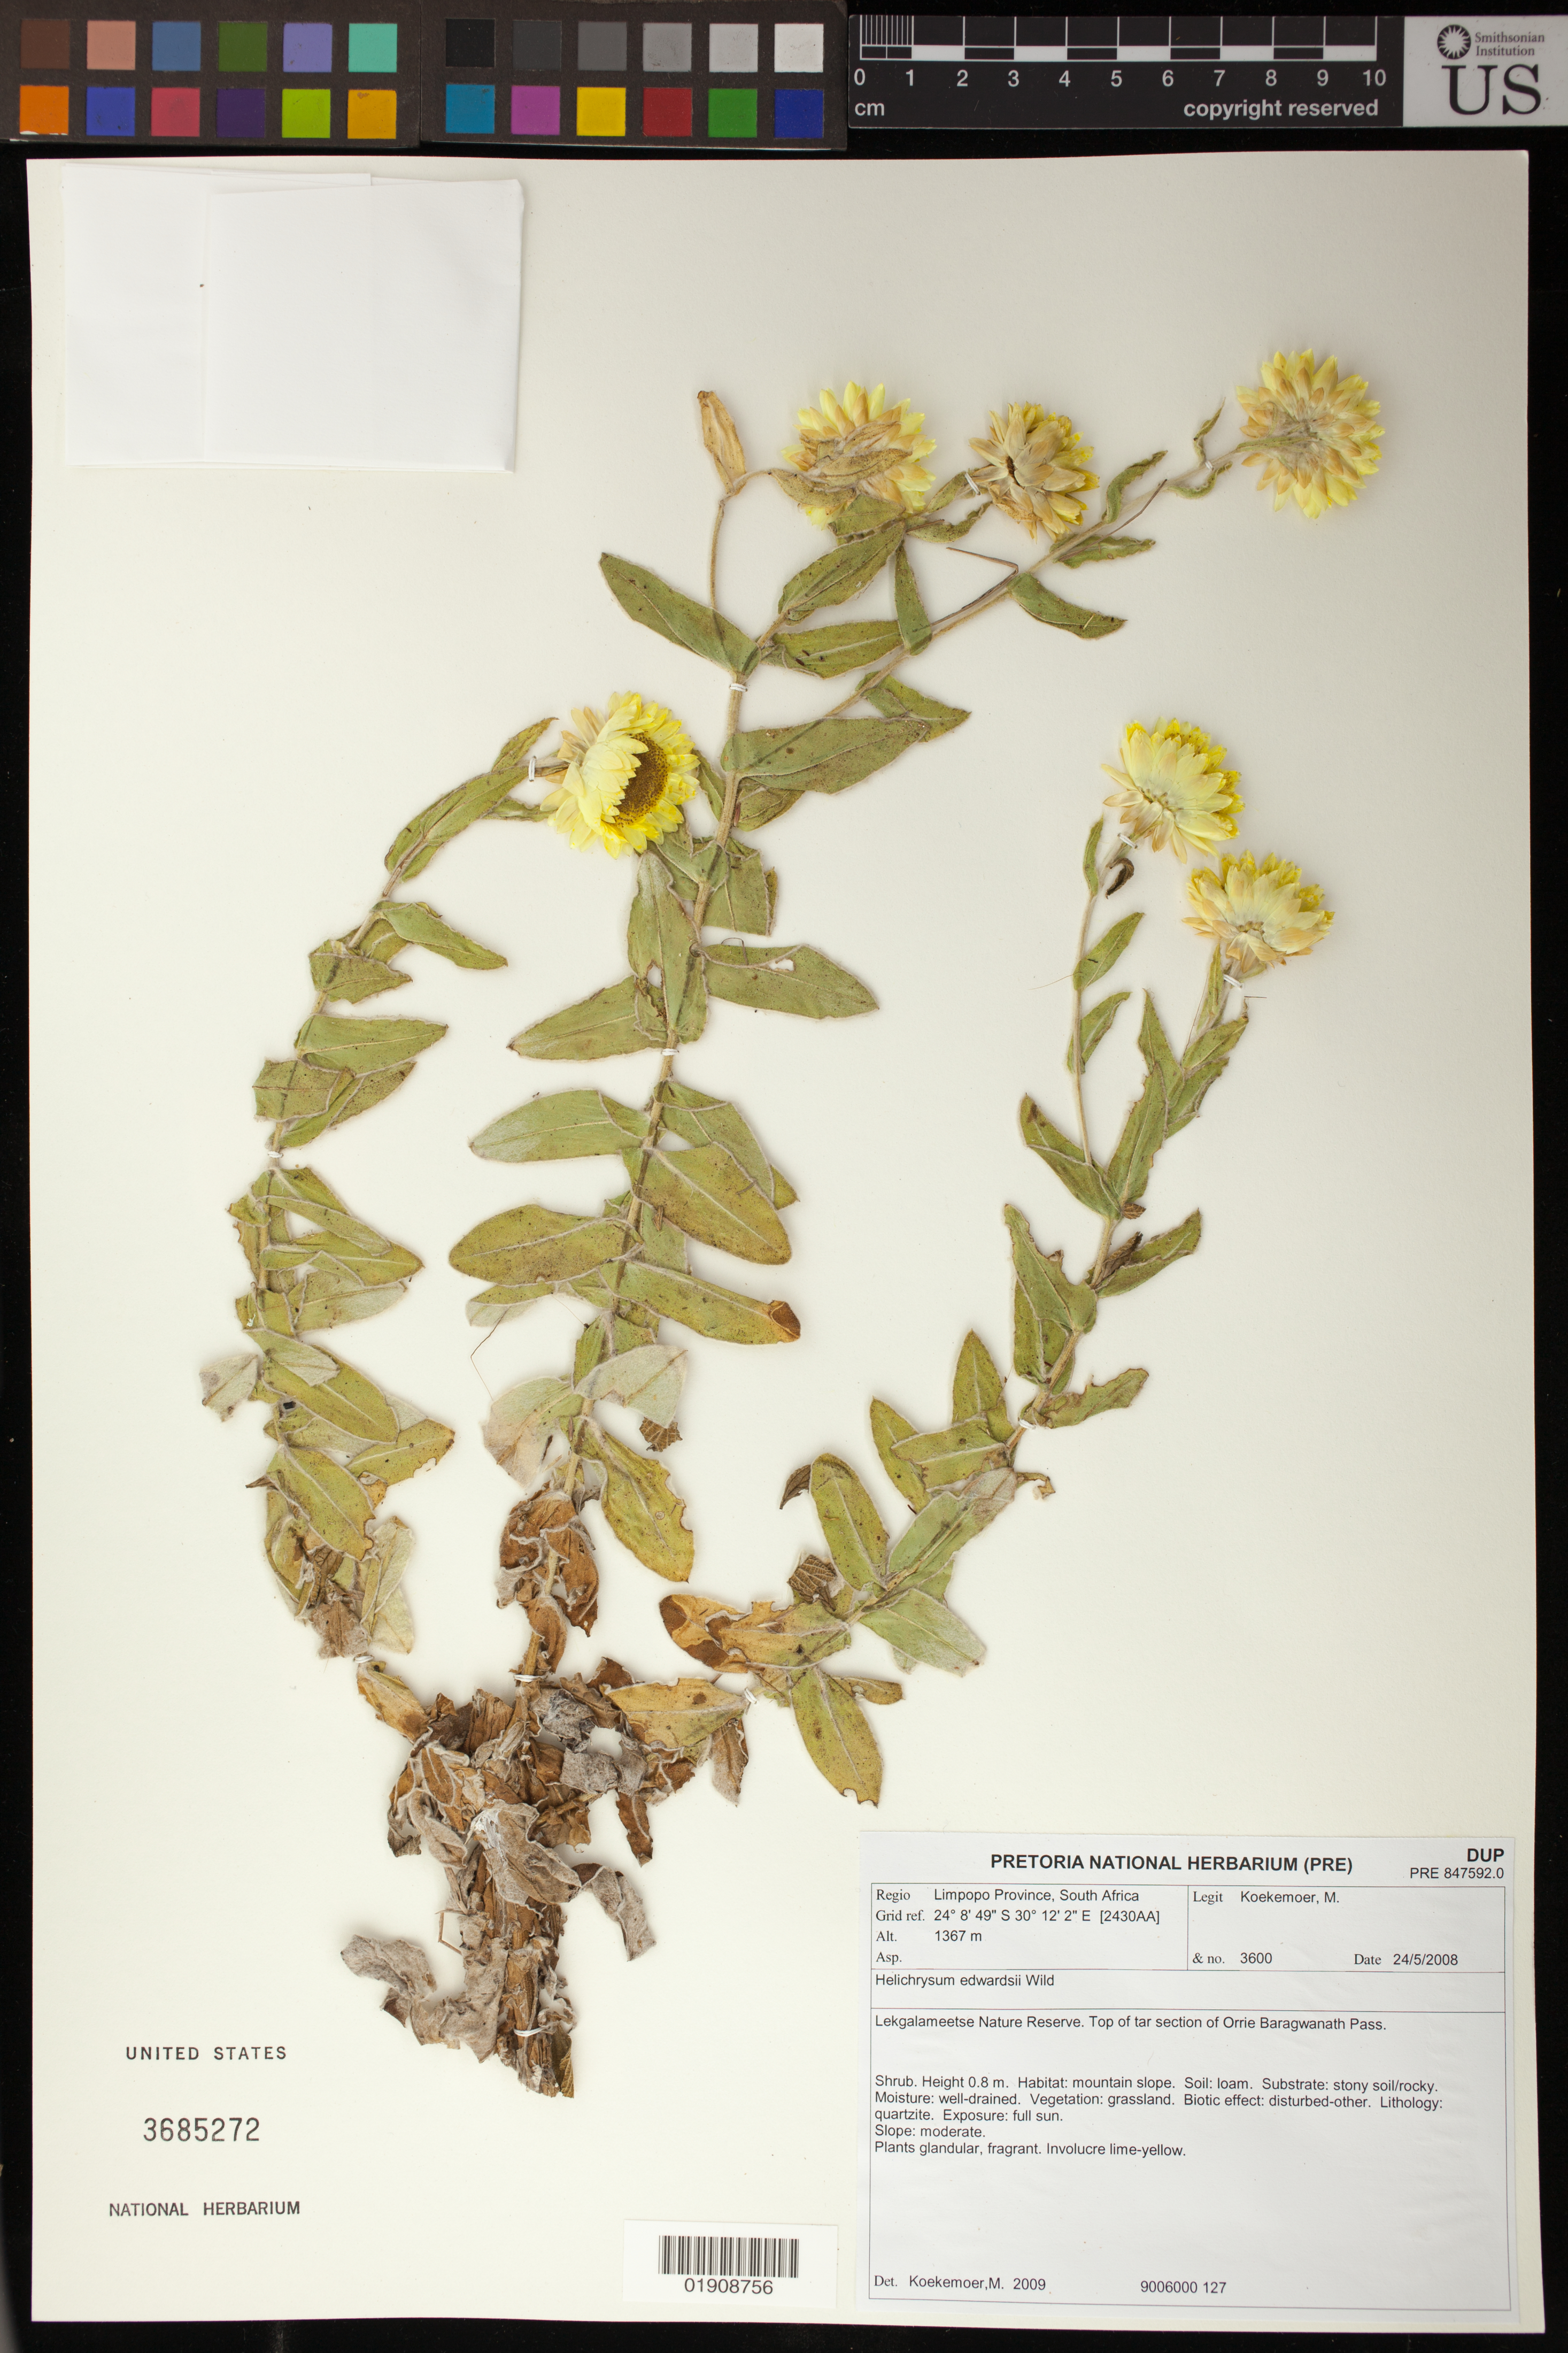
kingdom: Plantae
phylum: Tracheophyta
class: Magnoliopsida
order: Asterales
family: Asteraceae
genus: Helichrysum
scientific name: Helichrysum edwardsii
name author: Wild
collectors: M. Koekemoer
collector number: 3600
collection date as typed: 24 May 2008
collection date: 2008-05-24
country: South Africa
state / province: Limpopo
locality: Lekgalameetse Nature Reserve. Top of tar section of Orrie Baragwanath Pass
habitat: Mountain slope, grassland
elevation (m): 1367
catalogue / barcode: US 3685272